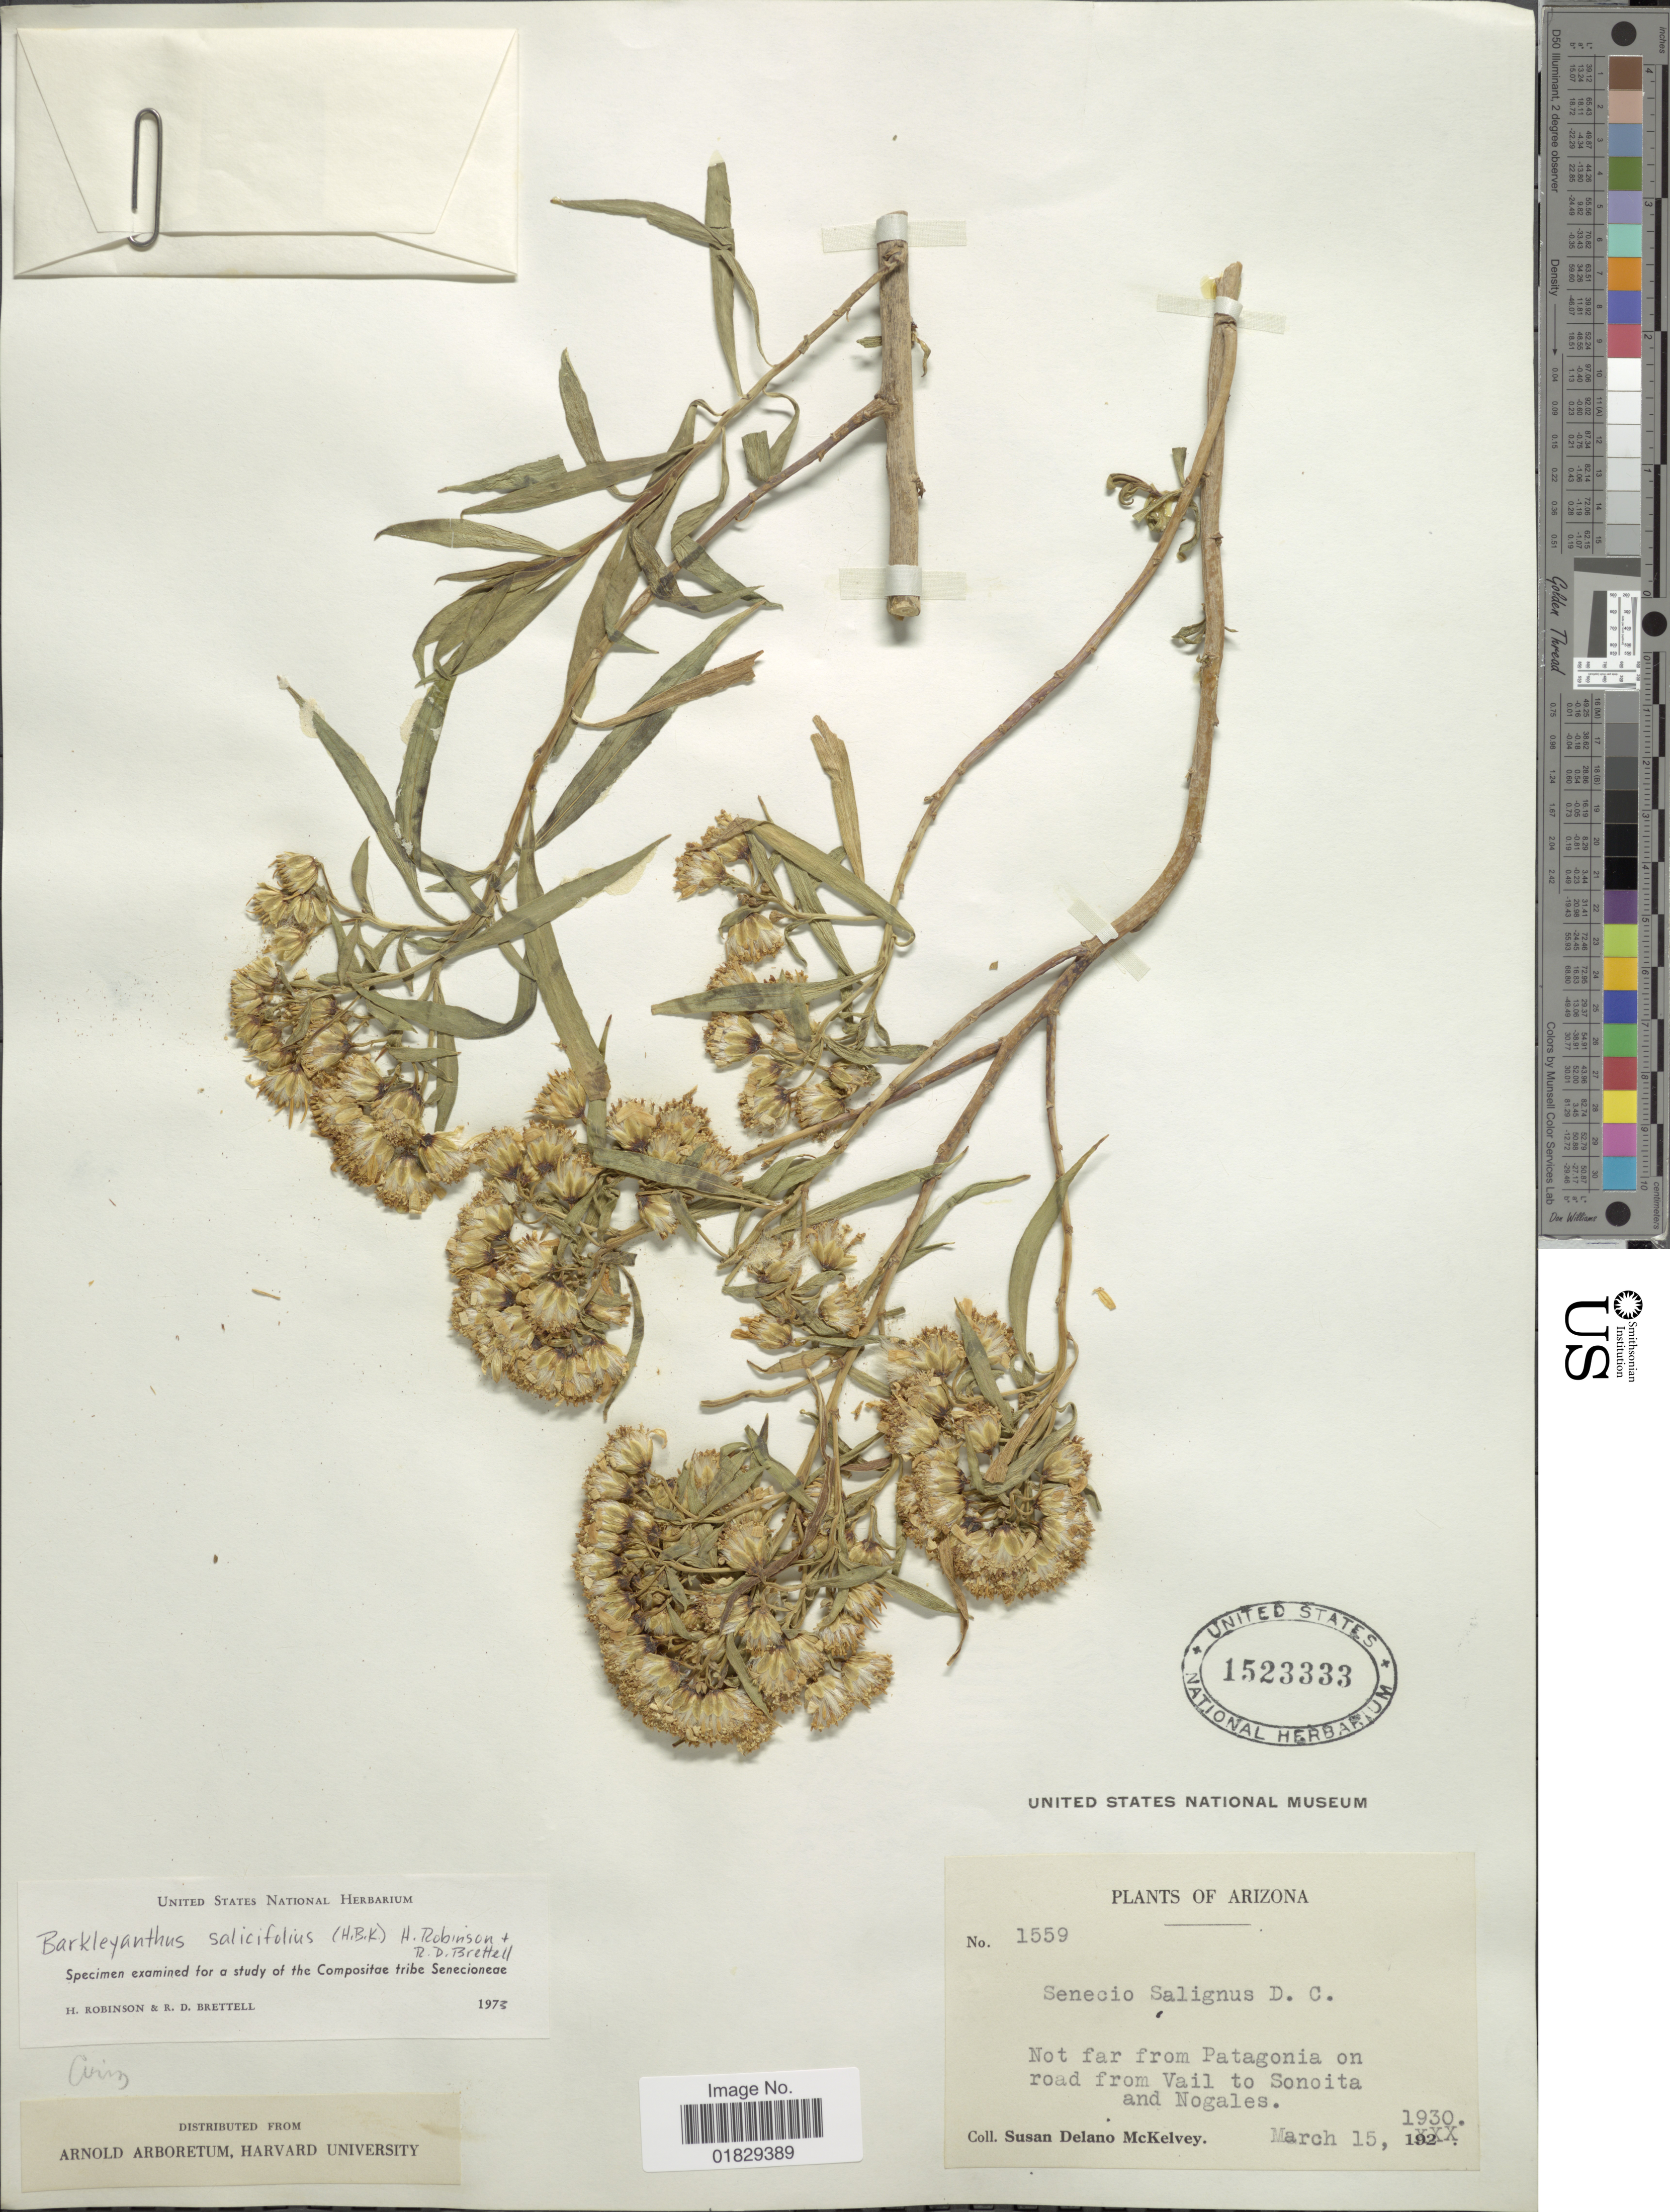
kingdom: Plantae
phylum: Tracheophyta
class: Magnoliopsida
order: Asterales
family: Asteraceae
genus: Barkleyanthus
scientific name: Barkleyanthus salicifolius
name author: (Kunth) H. Rob. & Brettell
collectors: S. A. McKelvey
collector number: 1559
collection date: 1930-03-15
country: United States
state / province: Arizona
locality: Not far from Patagonia on road from Vail to Sonoita and Nogales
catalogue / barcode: US 1523333